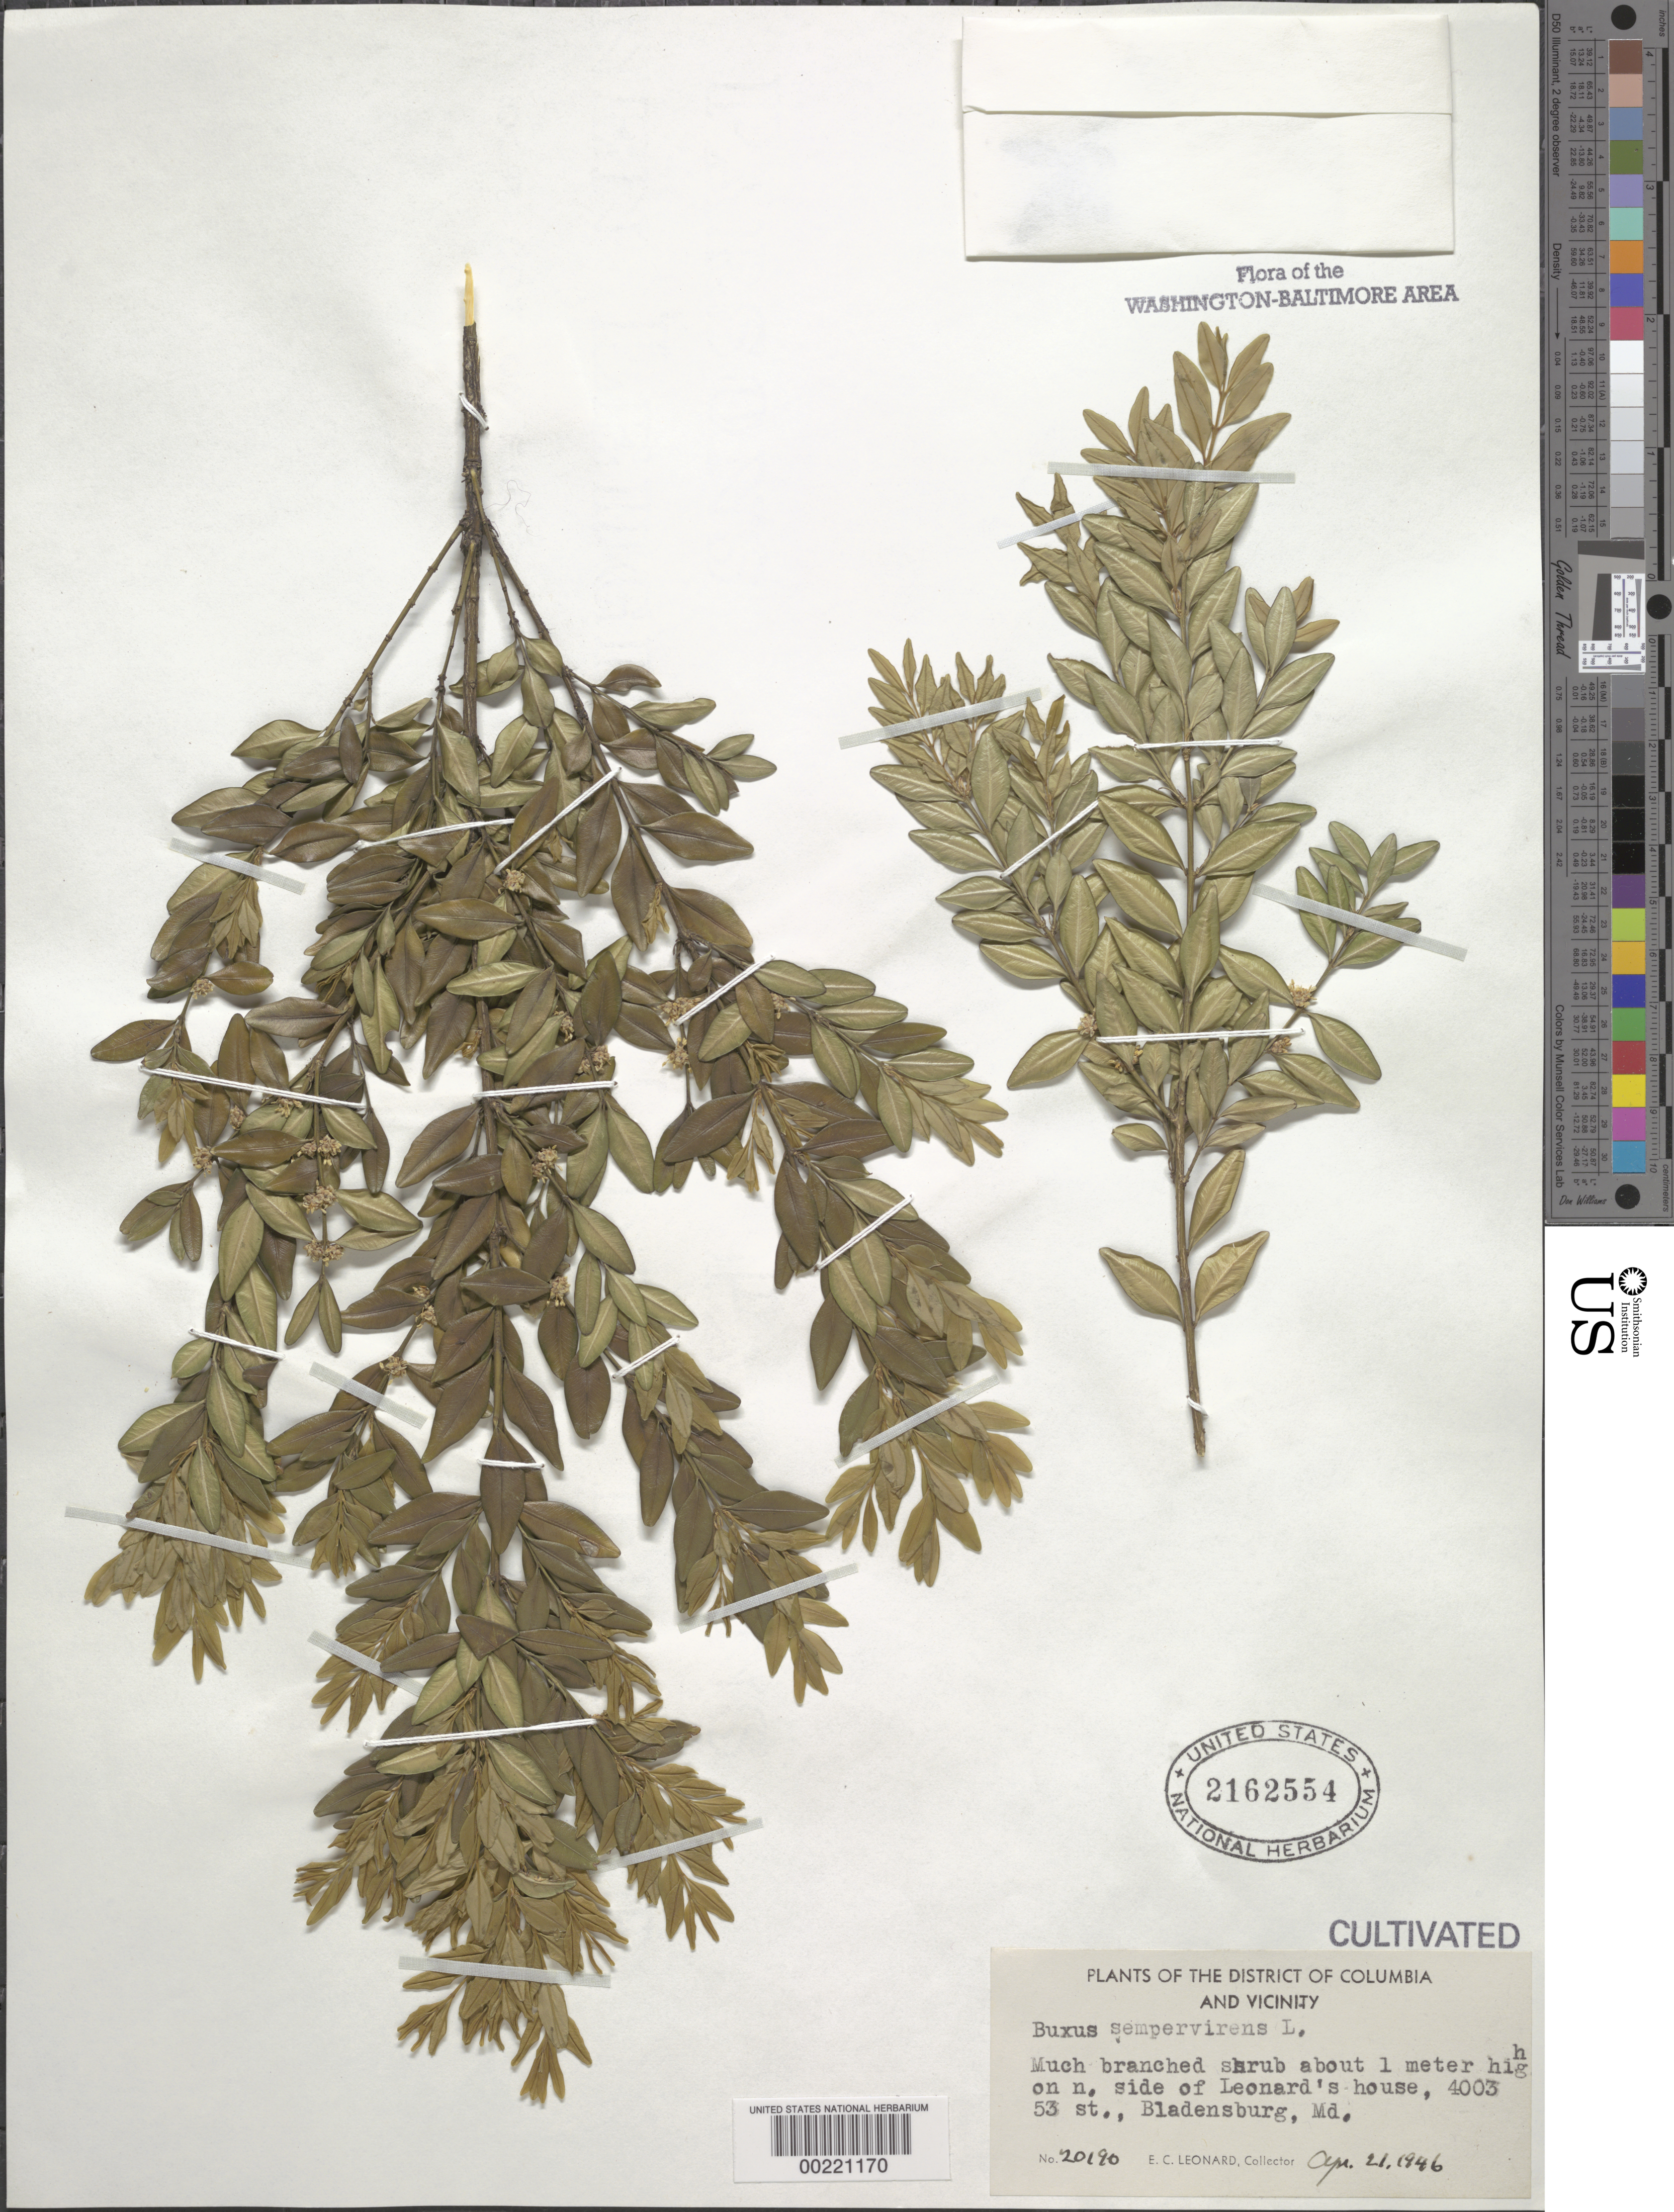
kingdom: Plantae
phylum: Tracheophyta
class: Magnoliopsida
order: Buxales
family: Buxaceae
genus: Buxus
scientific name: Buxus sempervirens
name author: L.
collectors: E. C. Leonard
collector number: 20190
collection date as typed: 21 Apr 1946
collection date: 1946-04-21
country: United States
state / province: Maryland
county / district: Prince George's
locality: Bladensburg, 4003 53 St, side of Leonard's house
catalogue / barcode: US 2162554